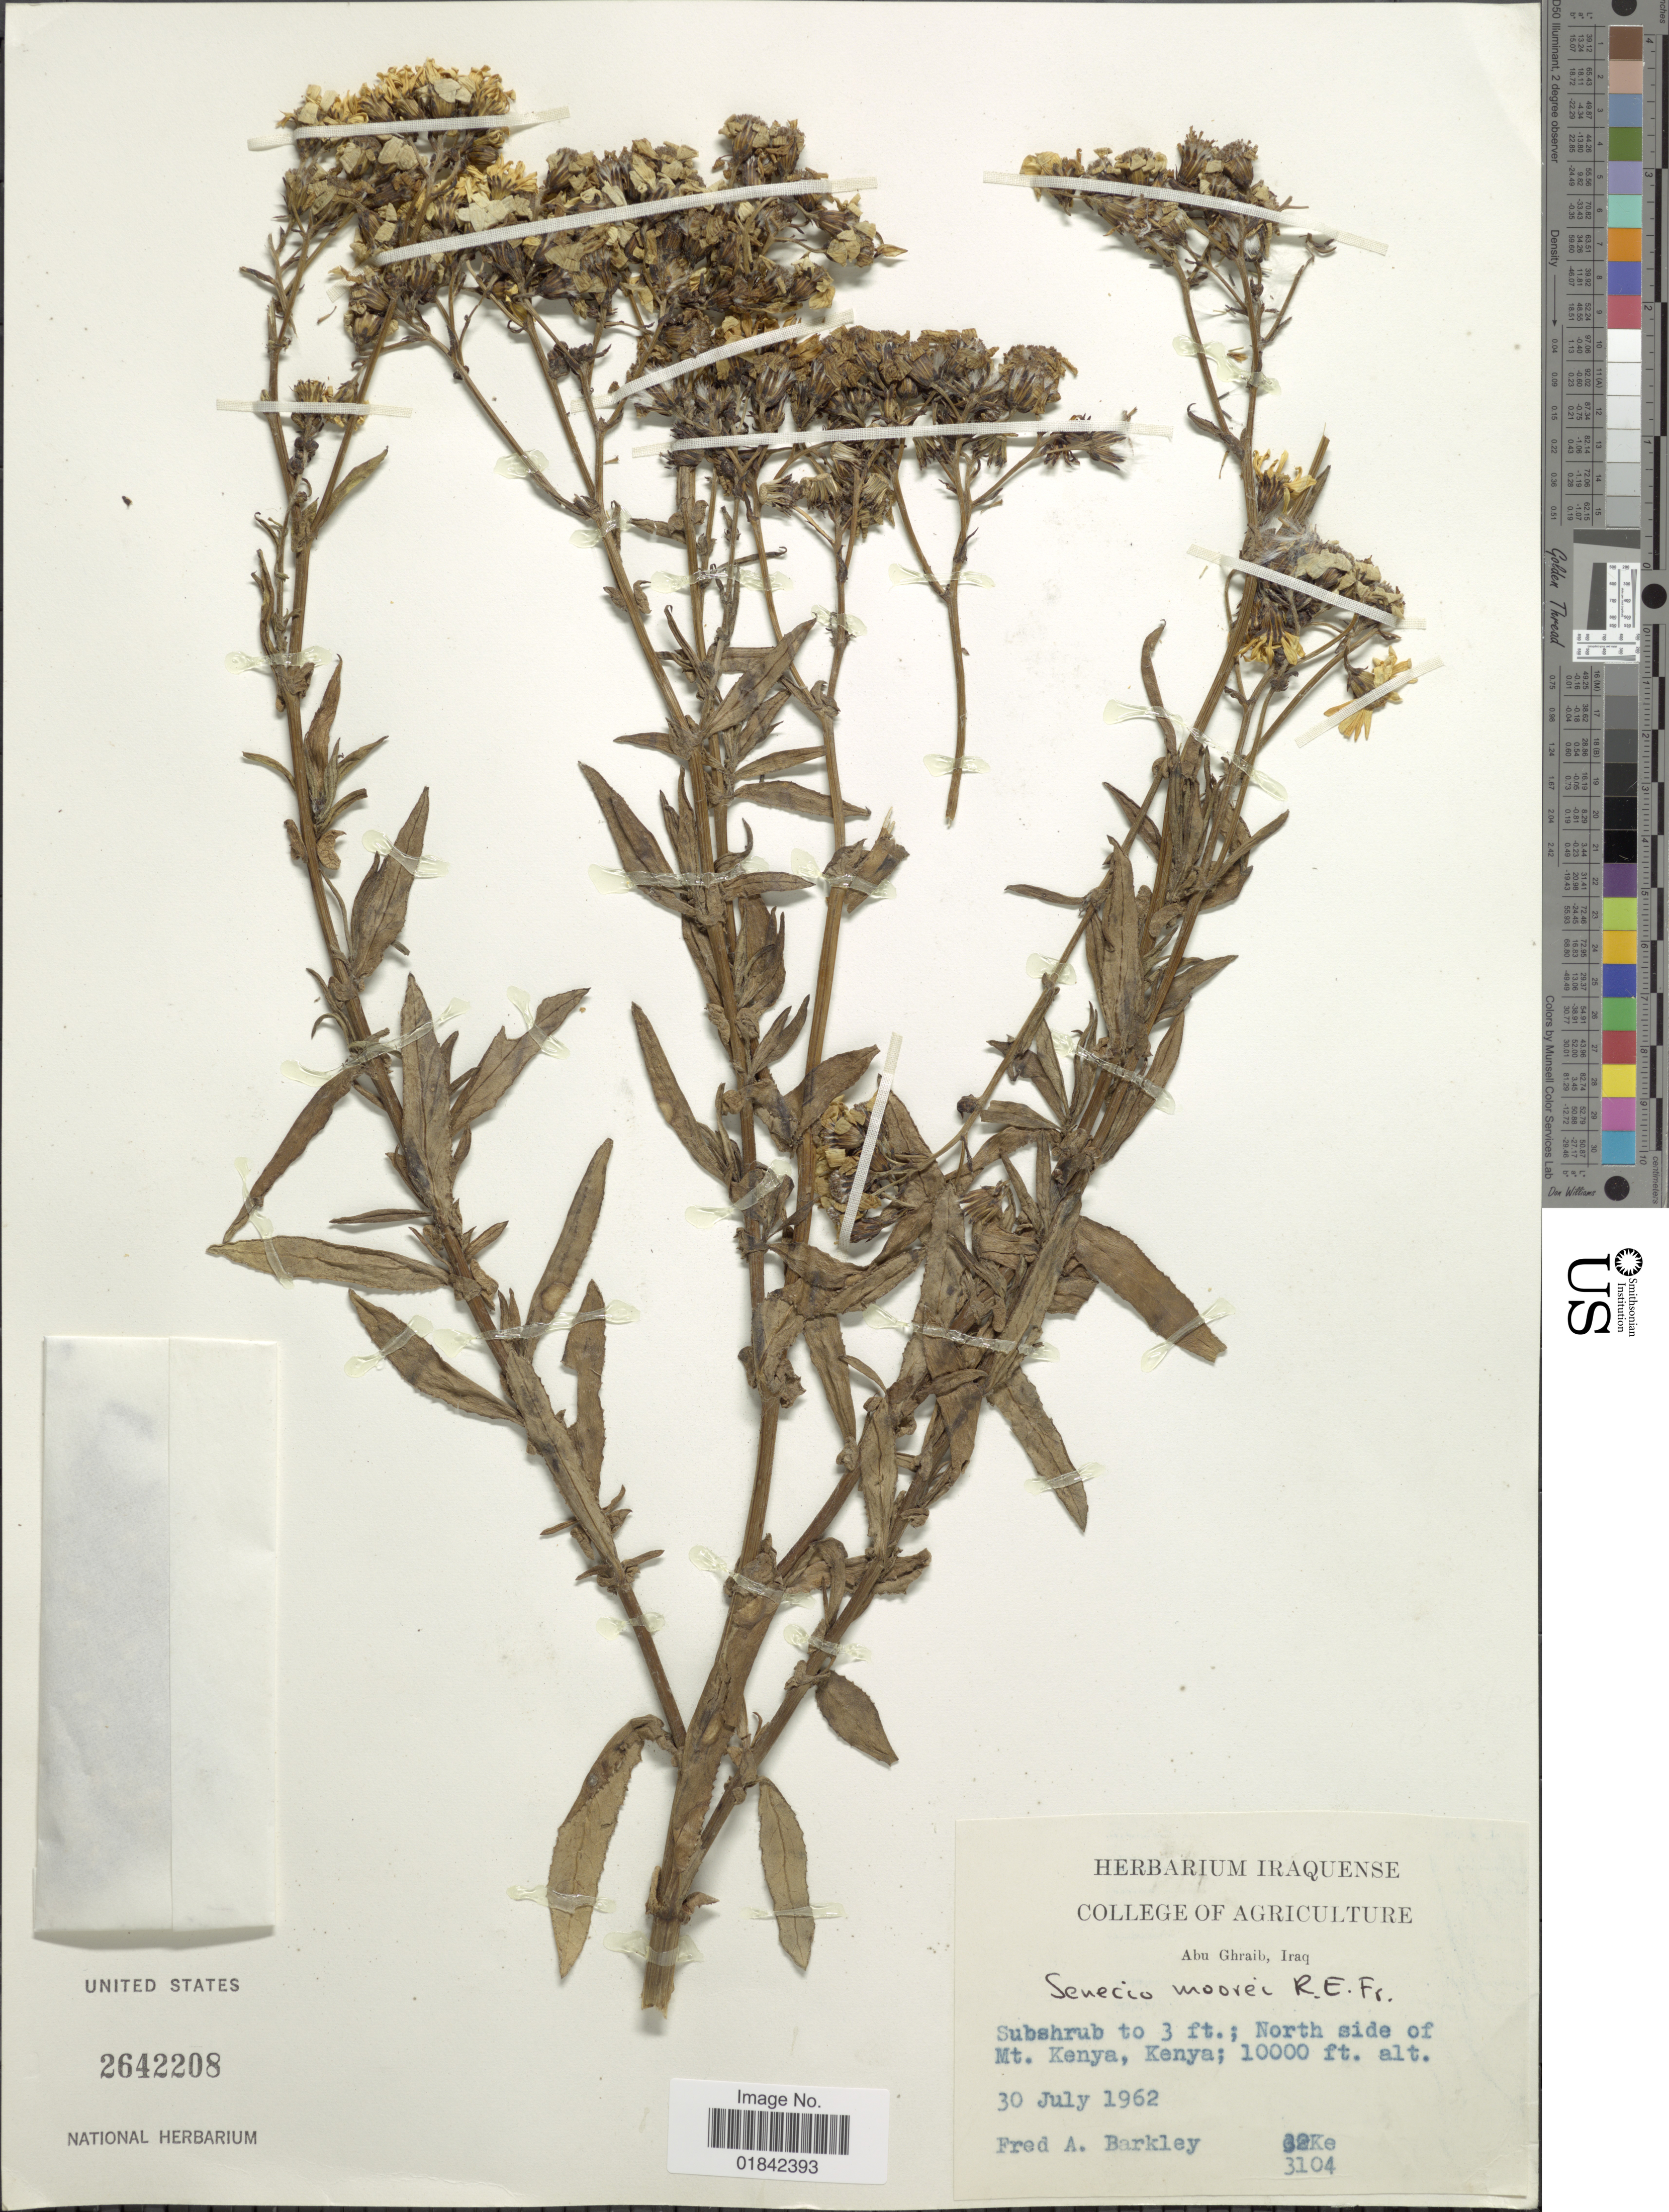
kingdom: Plantae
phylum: Tracheophyta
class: Magnoliopsida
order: Asterales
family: Asteraceae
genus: Senecio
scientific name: Senecio moorei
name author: R.E. Fr.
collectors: F. A. Barkley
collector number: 3104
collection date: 1962-07-30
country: Kenya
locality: North side of Mt. Kenya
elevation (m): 3048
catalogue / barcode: US 2642208